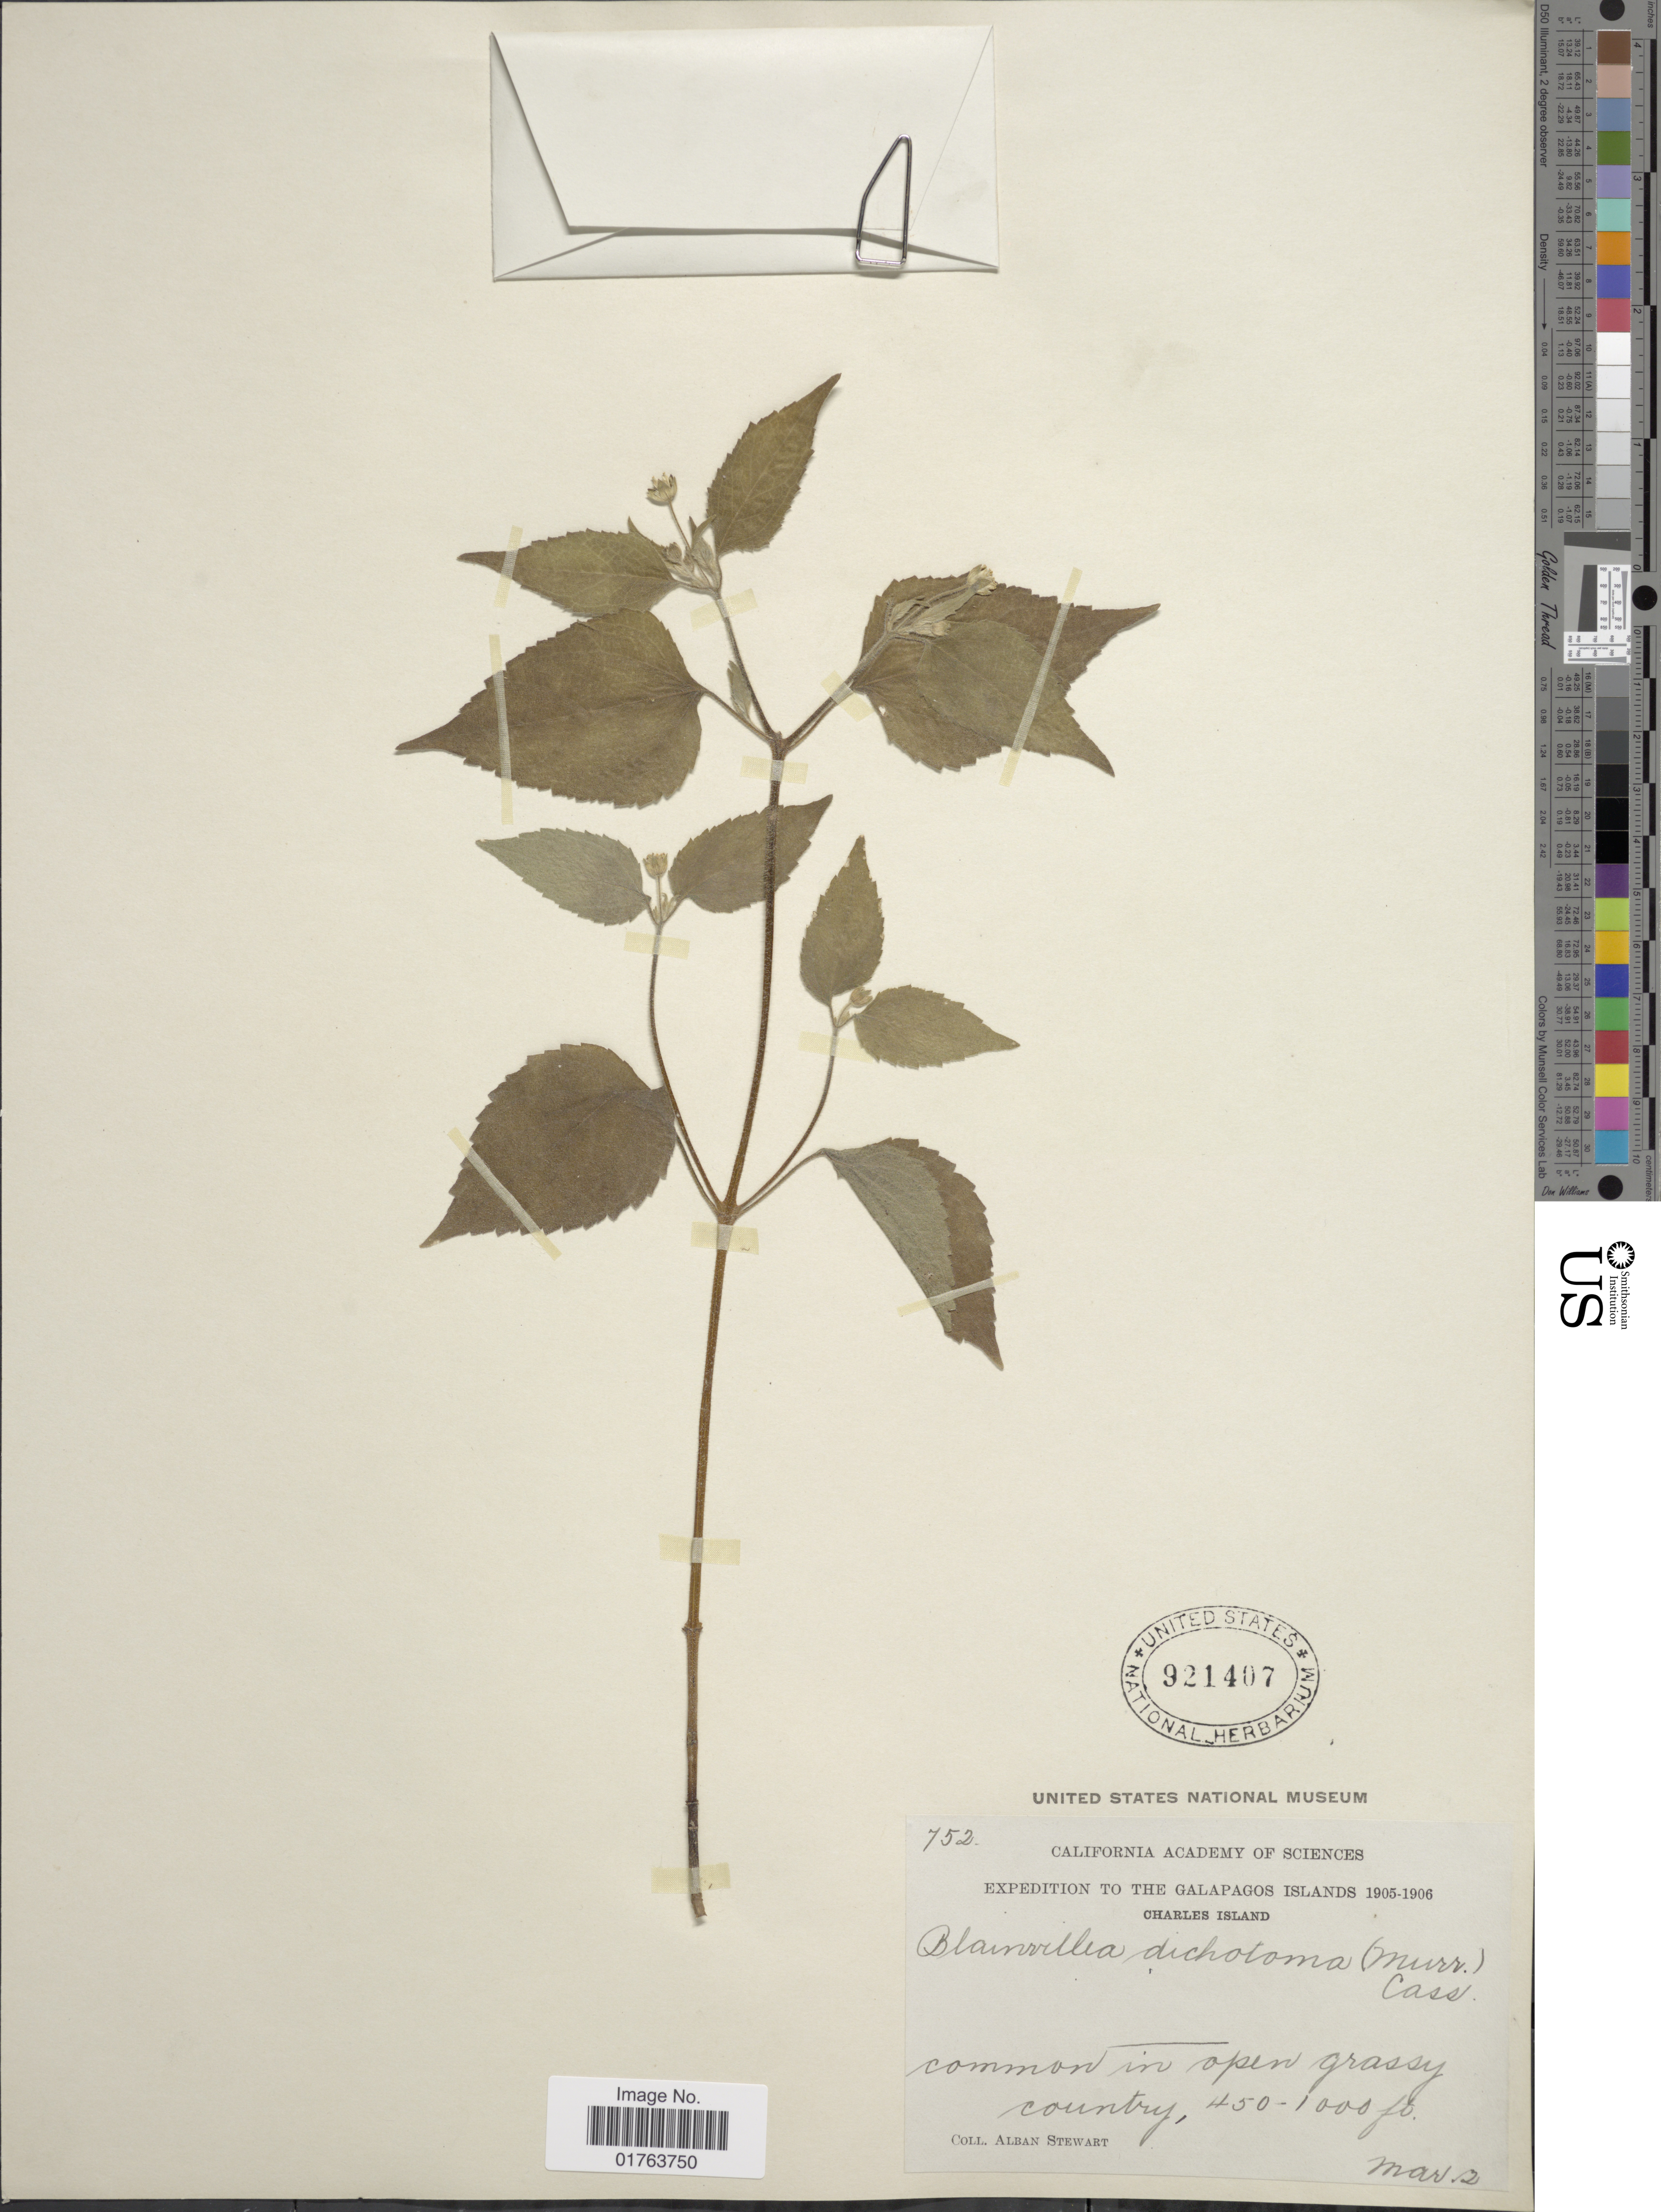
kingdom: Plantae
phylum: Tracheophyta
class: Magnoliopsida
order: Asterales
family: Asteraceae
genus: Blainvillea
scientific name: Blainvillea dichotoma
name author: Cass.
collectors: A. Stewart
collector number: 752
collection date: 1905-03-02/1906-03-02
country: Ecuador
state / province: Colón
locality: The Galapagos Island, Charles Island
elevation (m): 137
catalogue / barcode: US 921407